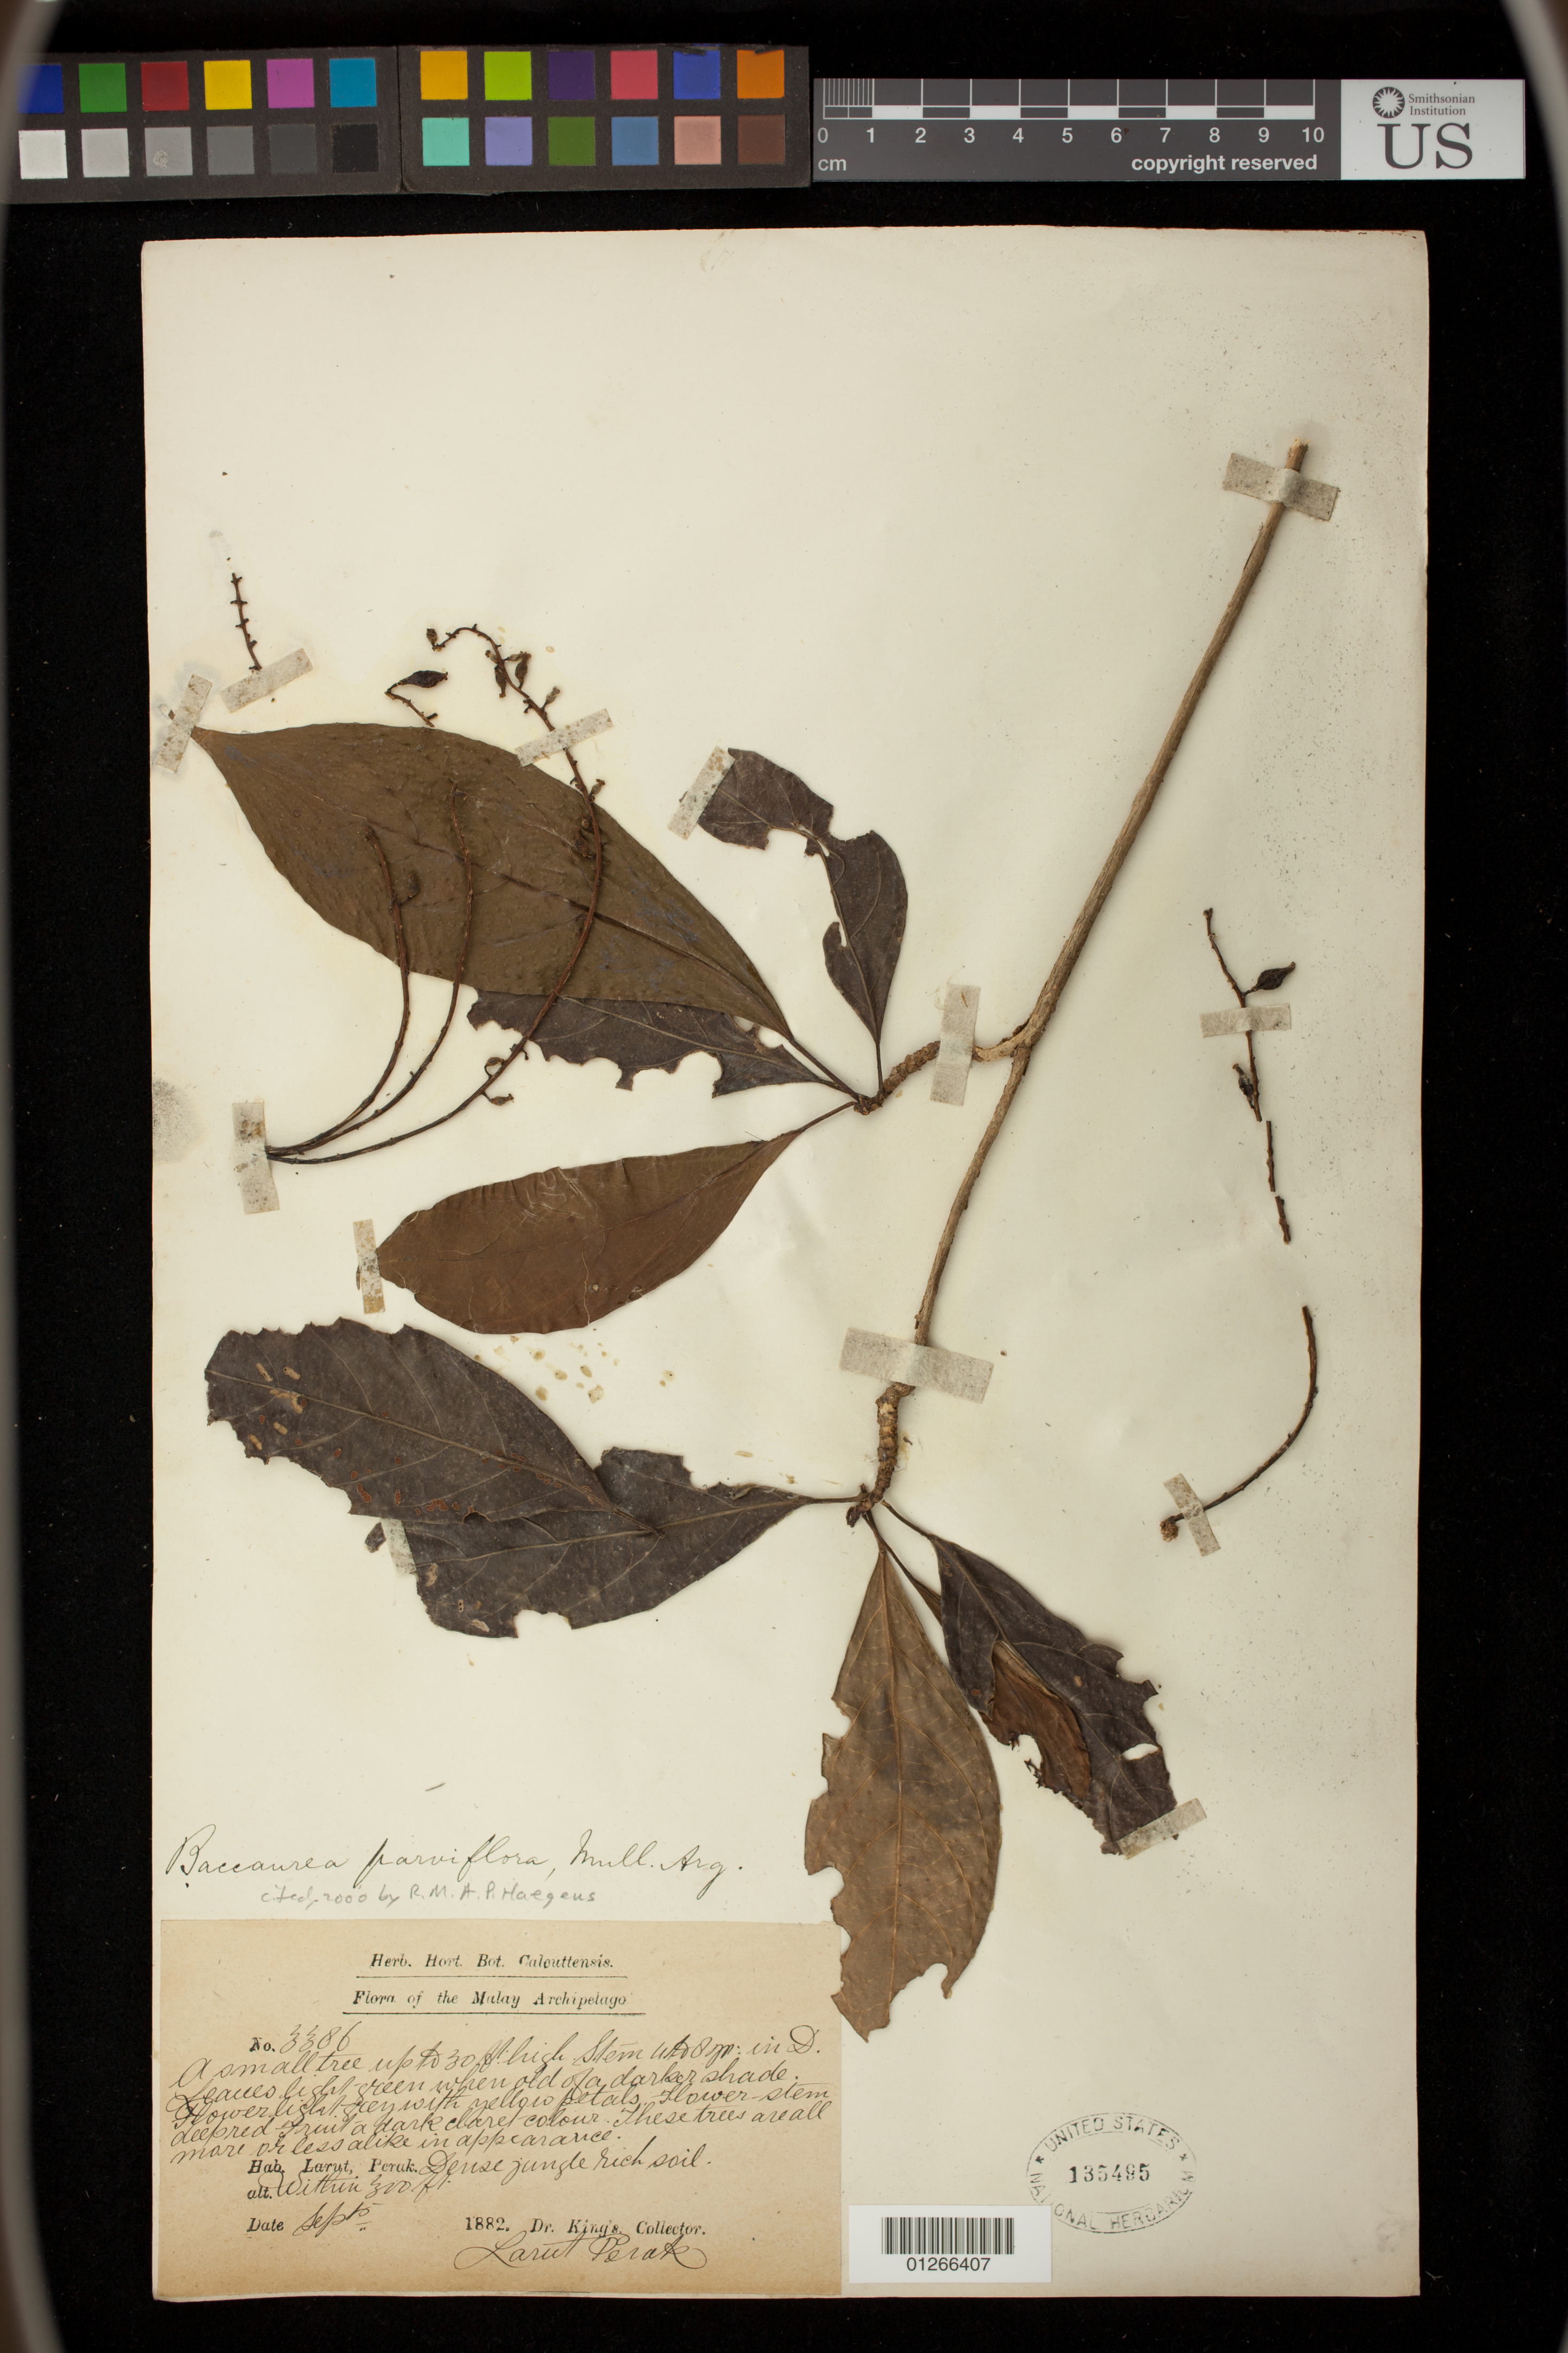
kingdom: Plantae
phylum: Tracheophyta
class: Magnoliopsida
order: Malpighiales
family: Phyllanthaceae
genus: Baccaurea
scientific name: Baccaurea parviflora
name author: M. Arg.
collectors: Dr. King's collector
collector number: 3386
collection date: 1882-09-05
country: Malaysia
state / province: Perak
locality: Larut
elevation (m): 0